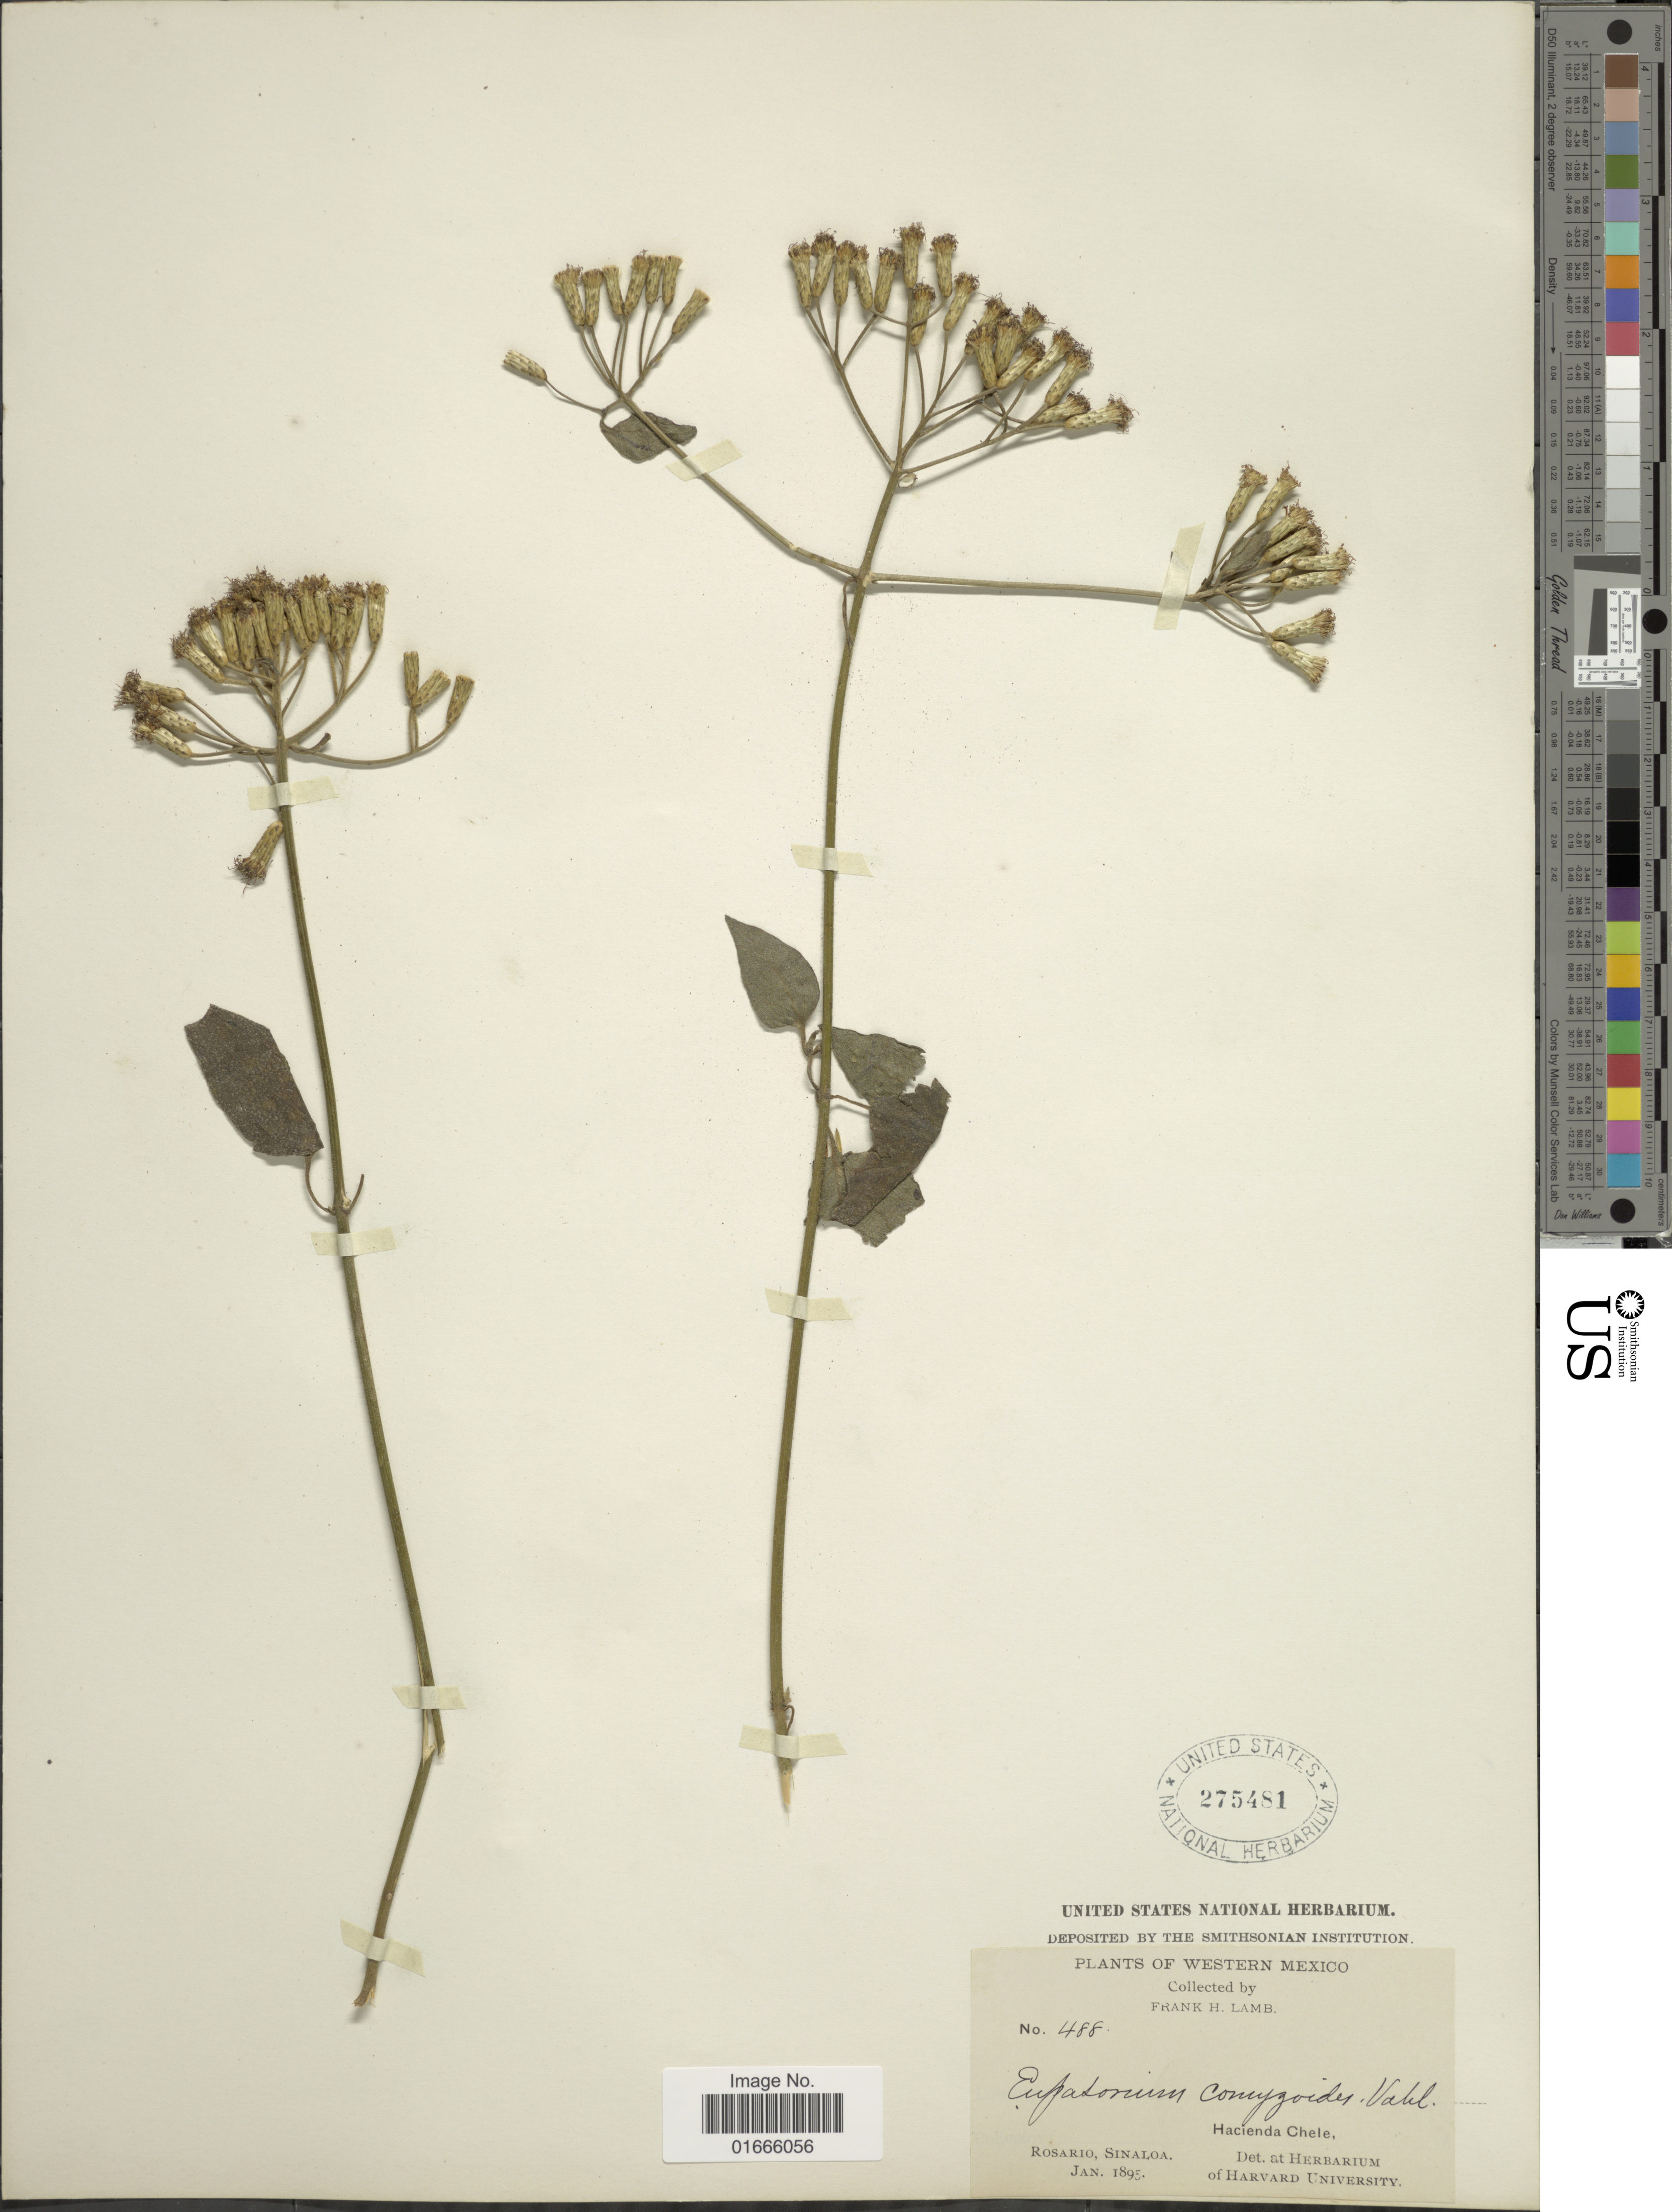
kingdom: Plantae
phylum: Tracheophyta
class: Magnoliopsida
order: Asterales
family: Asteraceae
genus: Chromolaena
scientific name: Chromolaena odorata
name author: (L.) R.M. King & H. Rob.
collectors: F. H. Lamb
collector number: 488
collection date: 1895-01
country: Mexico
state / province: Sinaloa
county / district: Rosario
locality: Hacienda Chele.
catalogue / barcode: US 275481